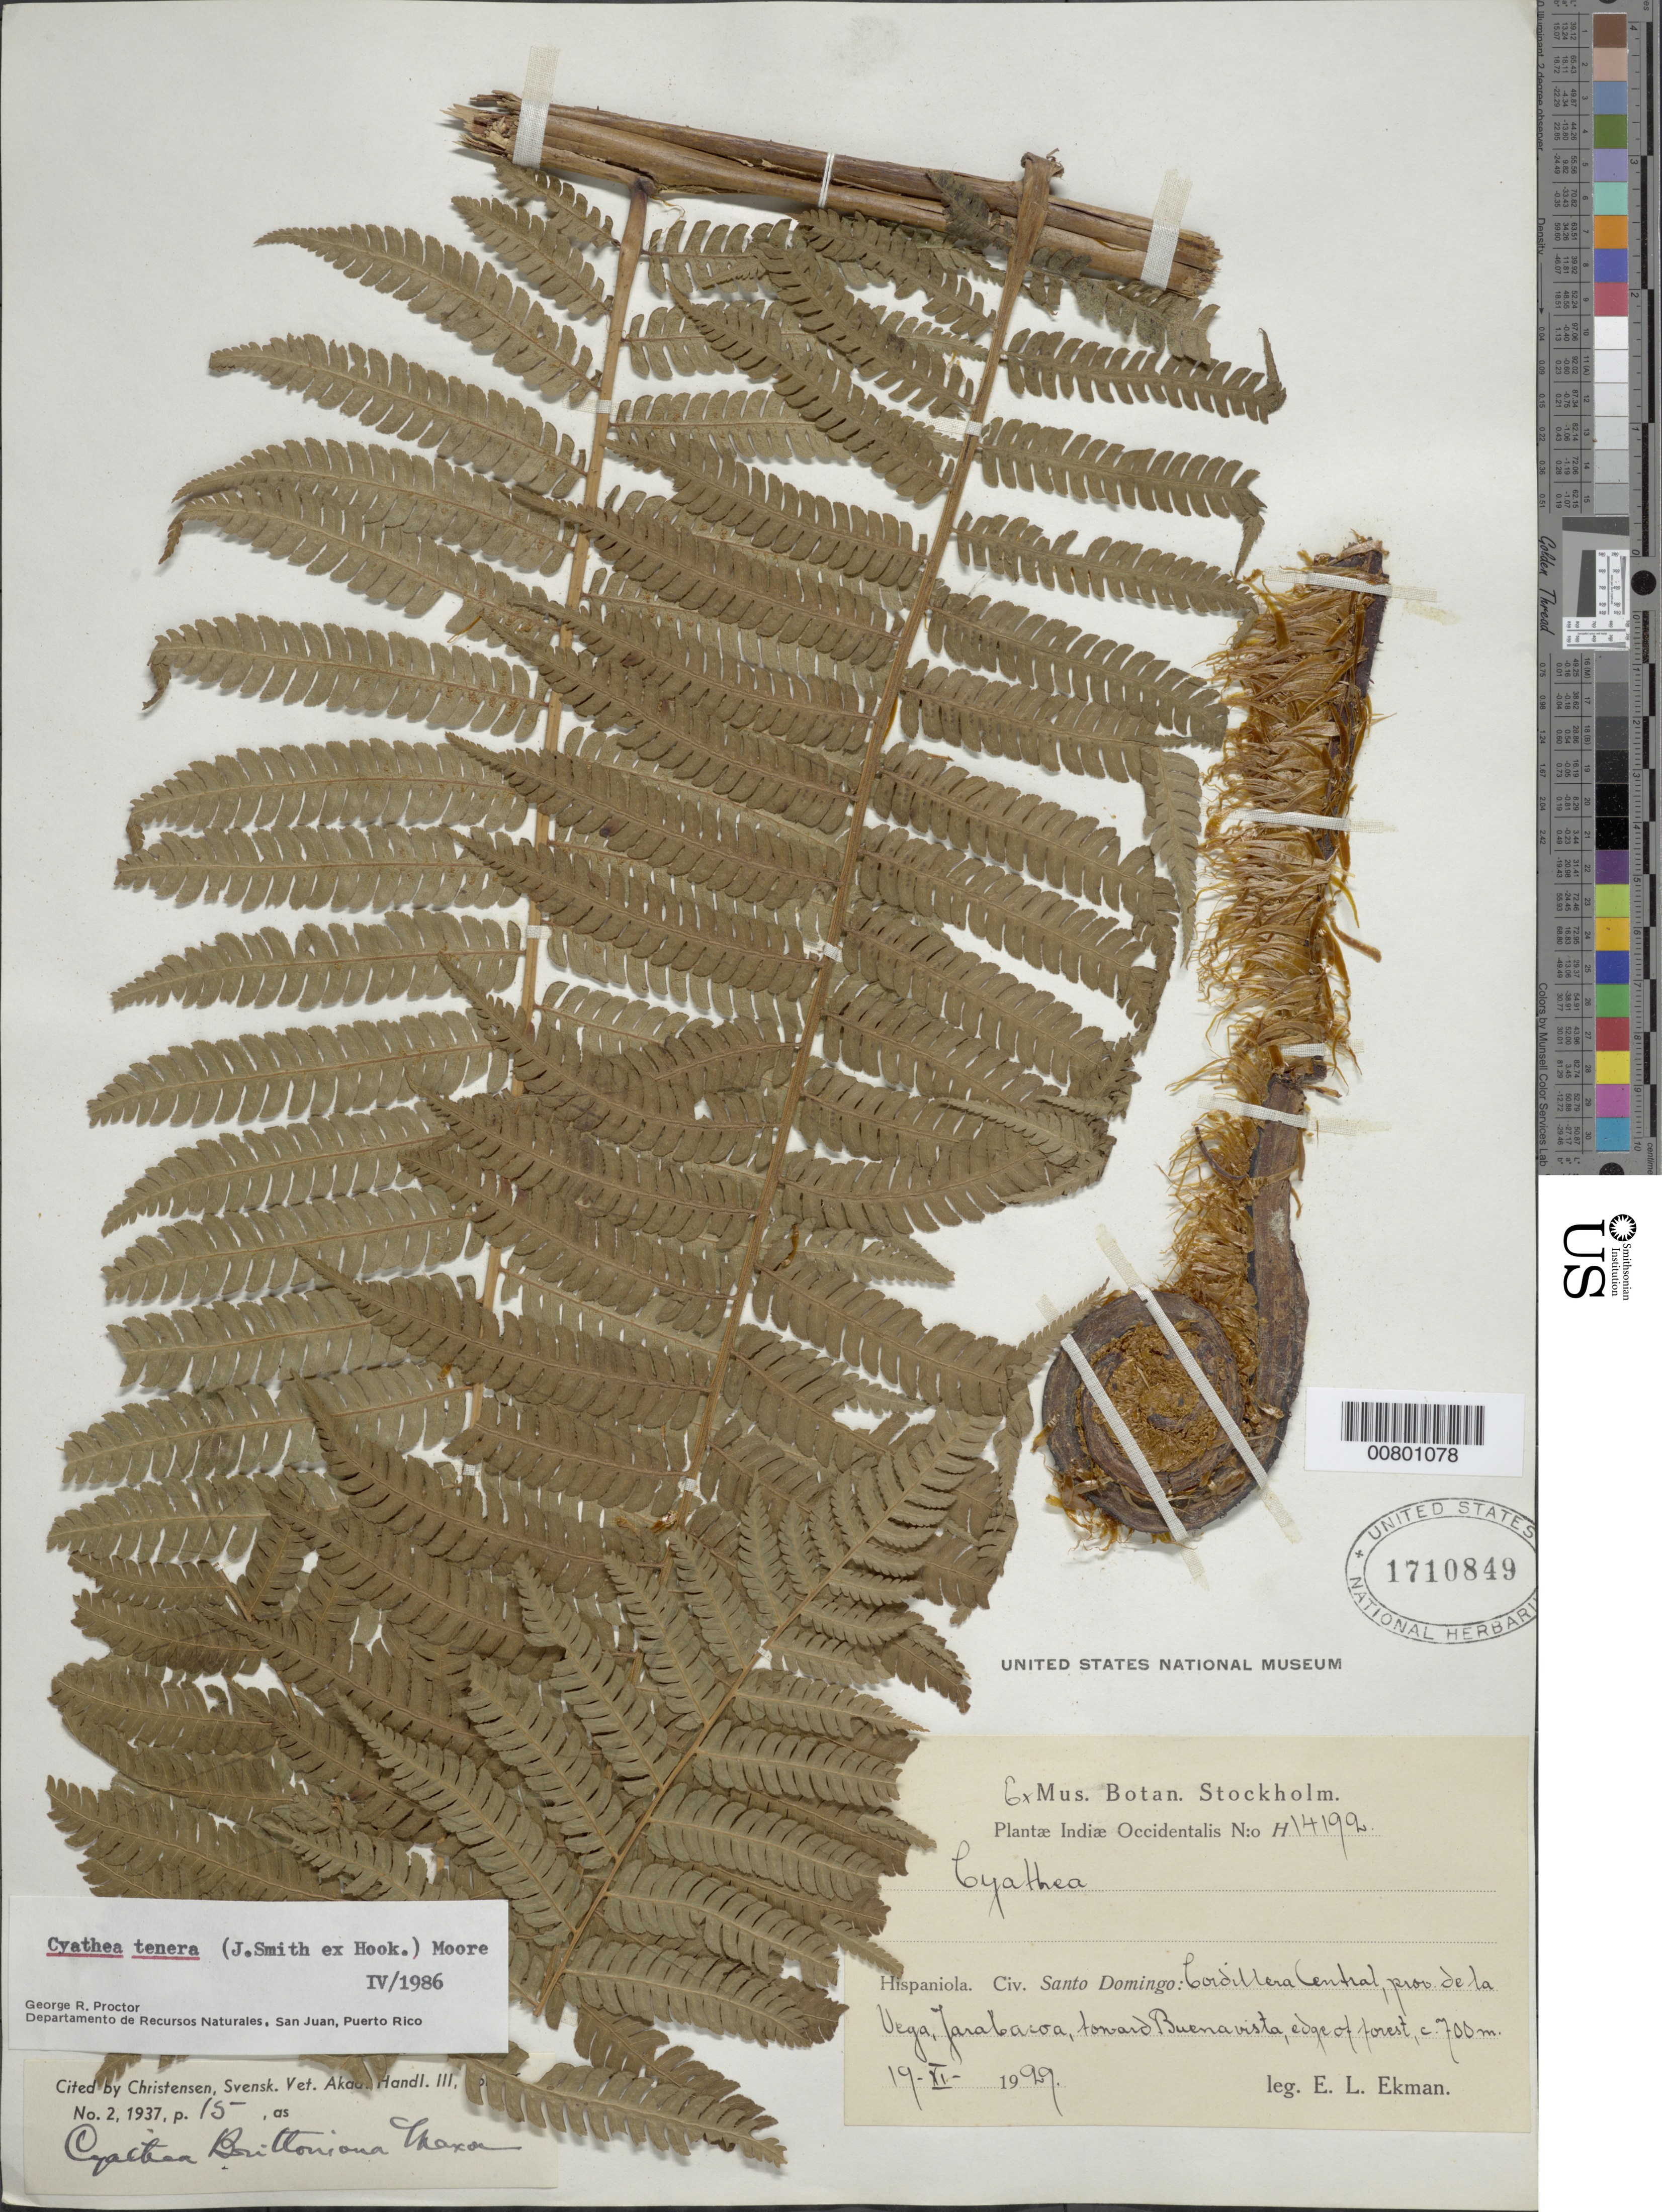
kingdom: Plantae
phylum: Tracheophyta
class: Polypodiopsida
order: Cyatheales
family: Cyatheaceae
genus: Cyathea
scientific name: Cyathea tenera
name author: (J. Sm. ex Hook.) T. Moore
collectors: E. L. Ekman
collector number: H 14192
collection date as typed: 19 Nov 1929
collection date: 1929-11-19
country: Dominican Republic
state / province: La Vega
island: Hispaniola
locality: Cordillera Central, Jarabacoa, toward Buenavista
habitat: Edge of forest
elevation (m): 700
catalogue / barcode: US 1710849